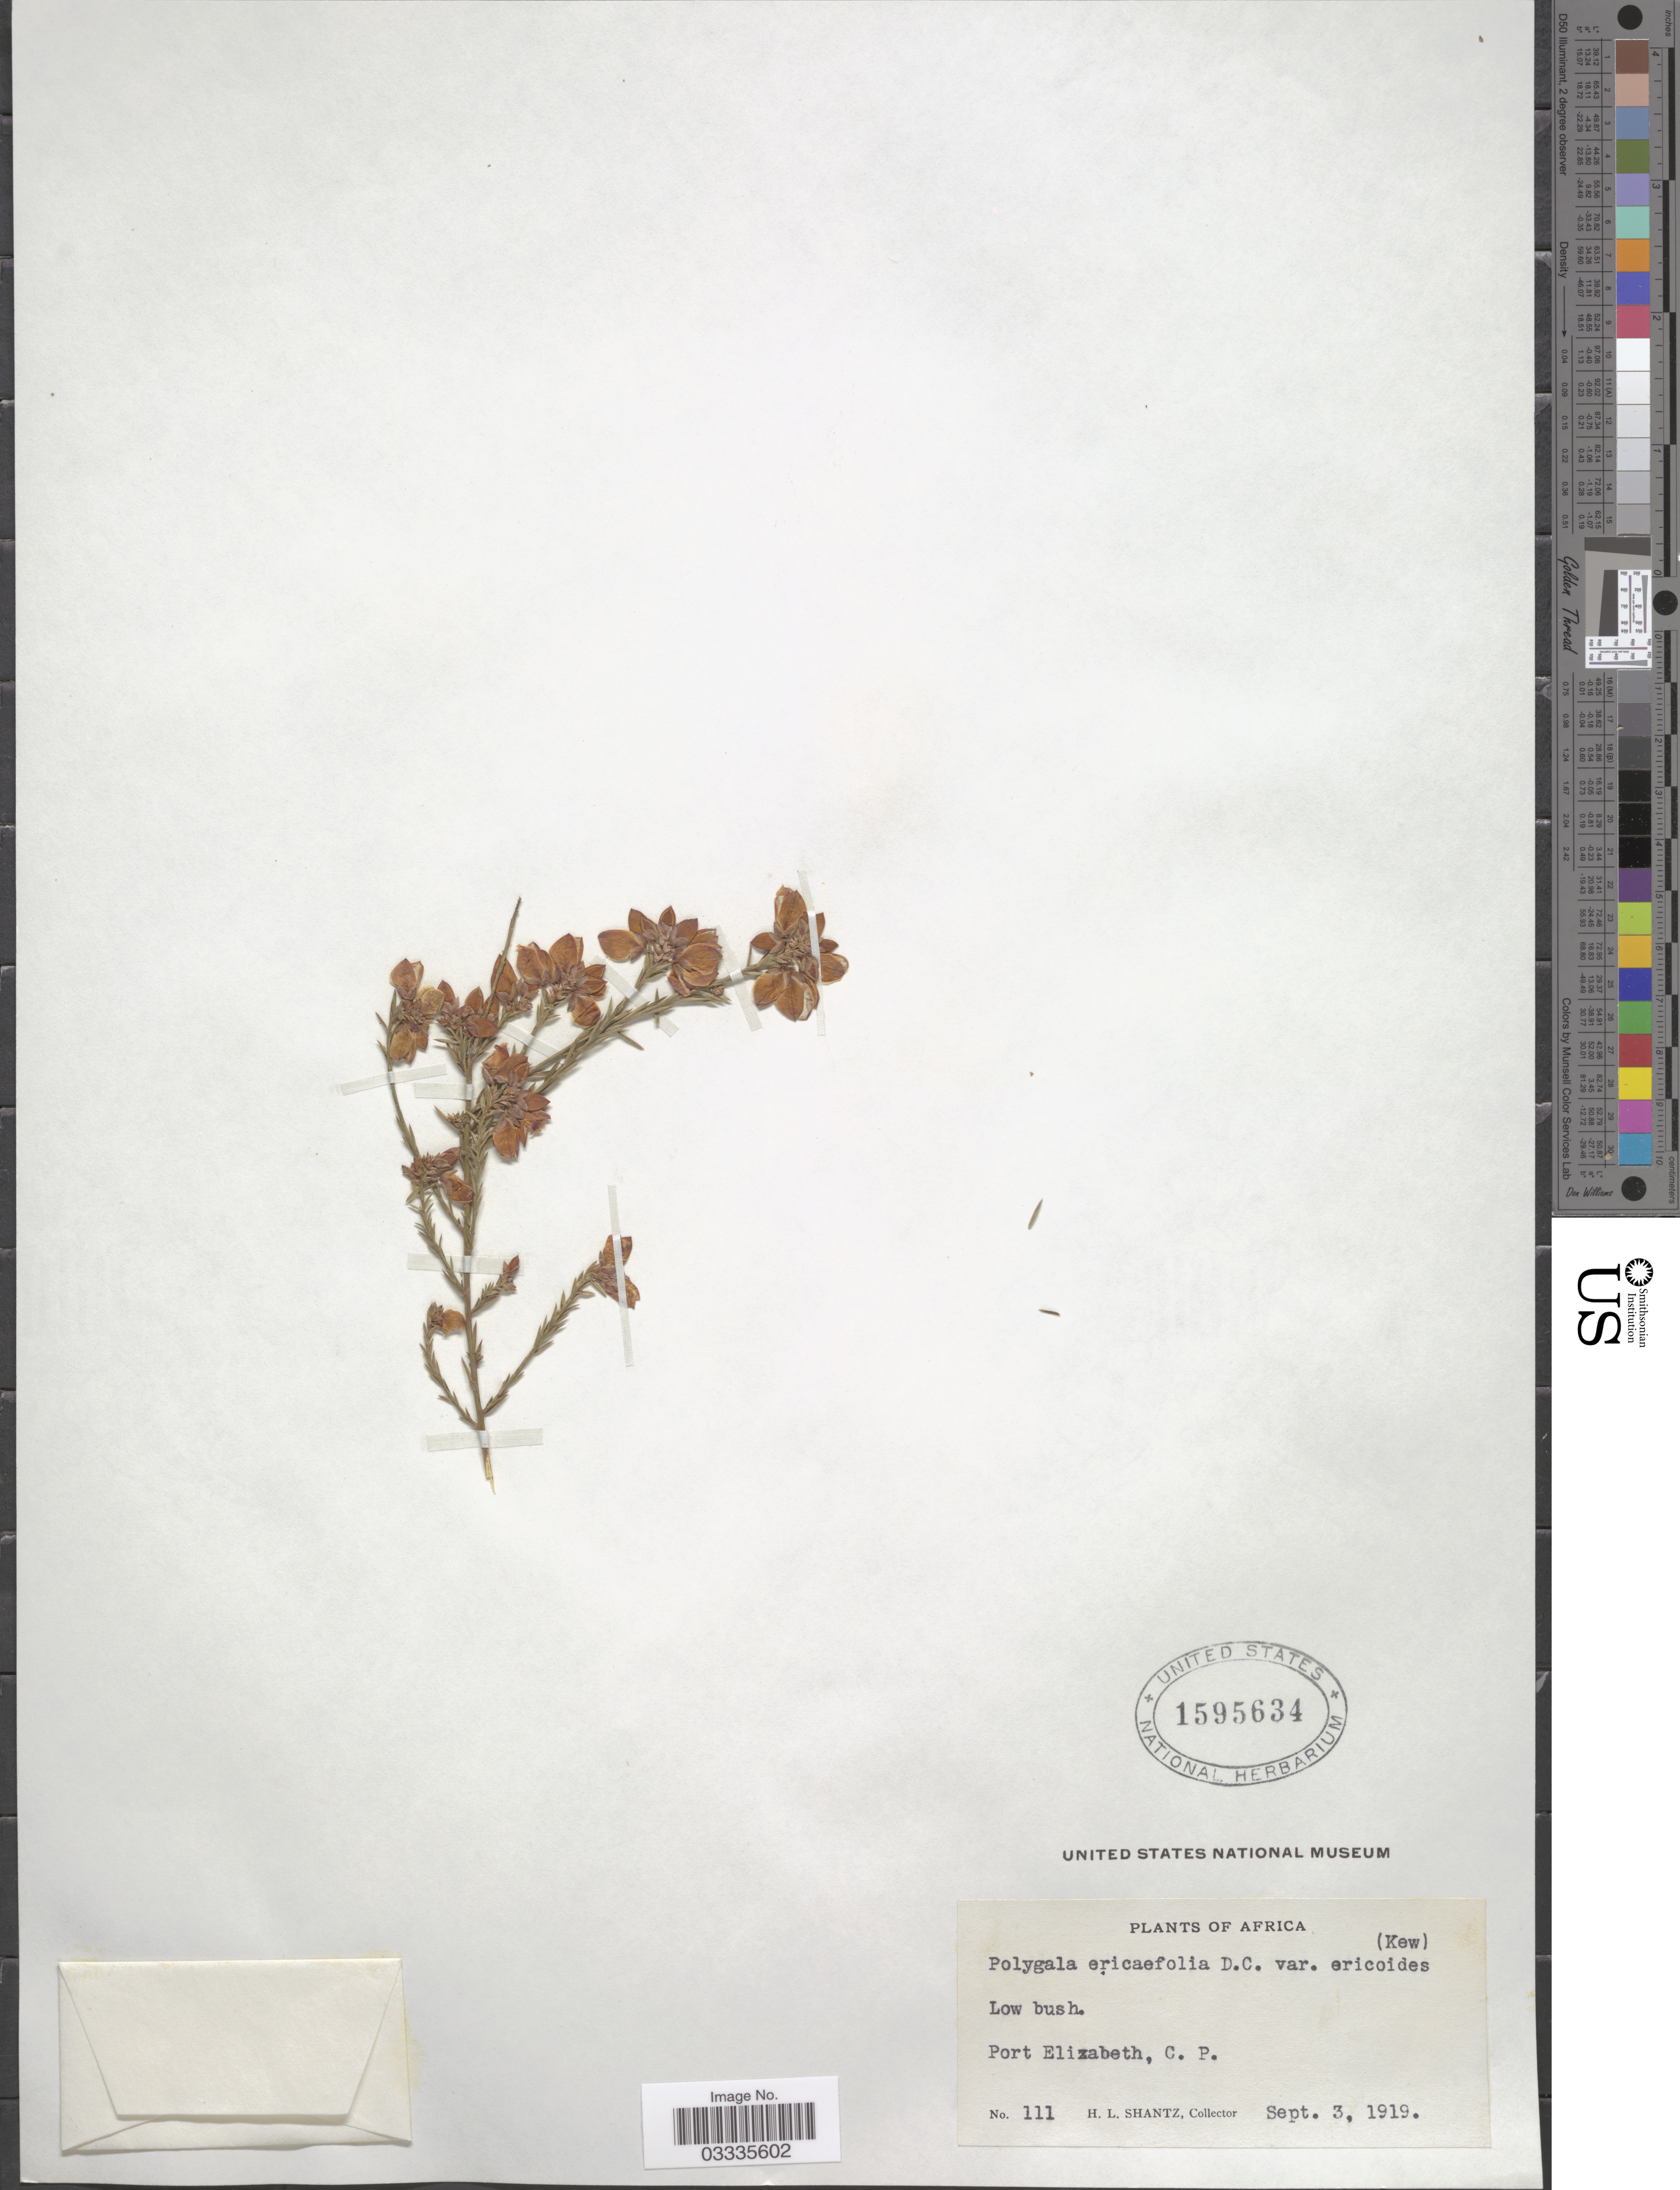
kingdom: Plantae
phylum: Tracheophyta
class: Magnoliopsida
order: Fabales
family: Polygalaceae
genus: Polygala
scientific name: Polygala ericifolia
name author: DC.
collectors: H. Shantz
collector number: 111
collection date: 1919-09-03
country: South Africa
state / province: Eastern Cape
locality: Port Elizabeth.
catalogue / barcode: US 1595634